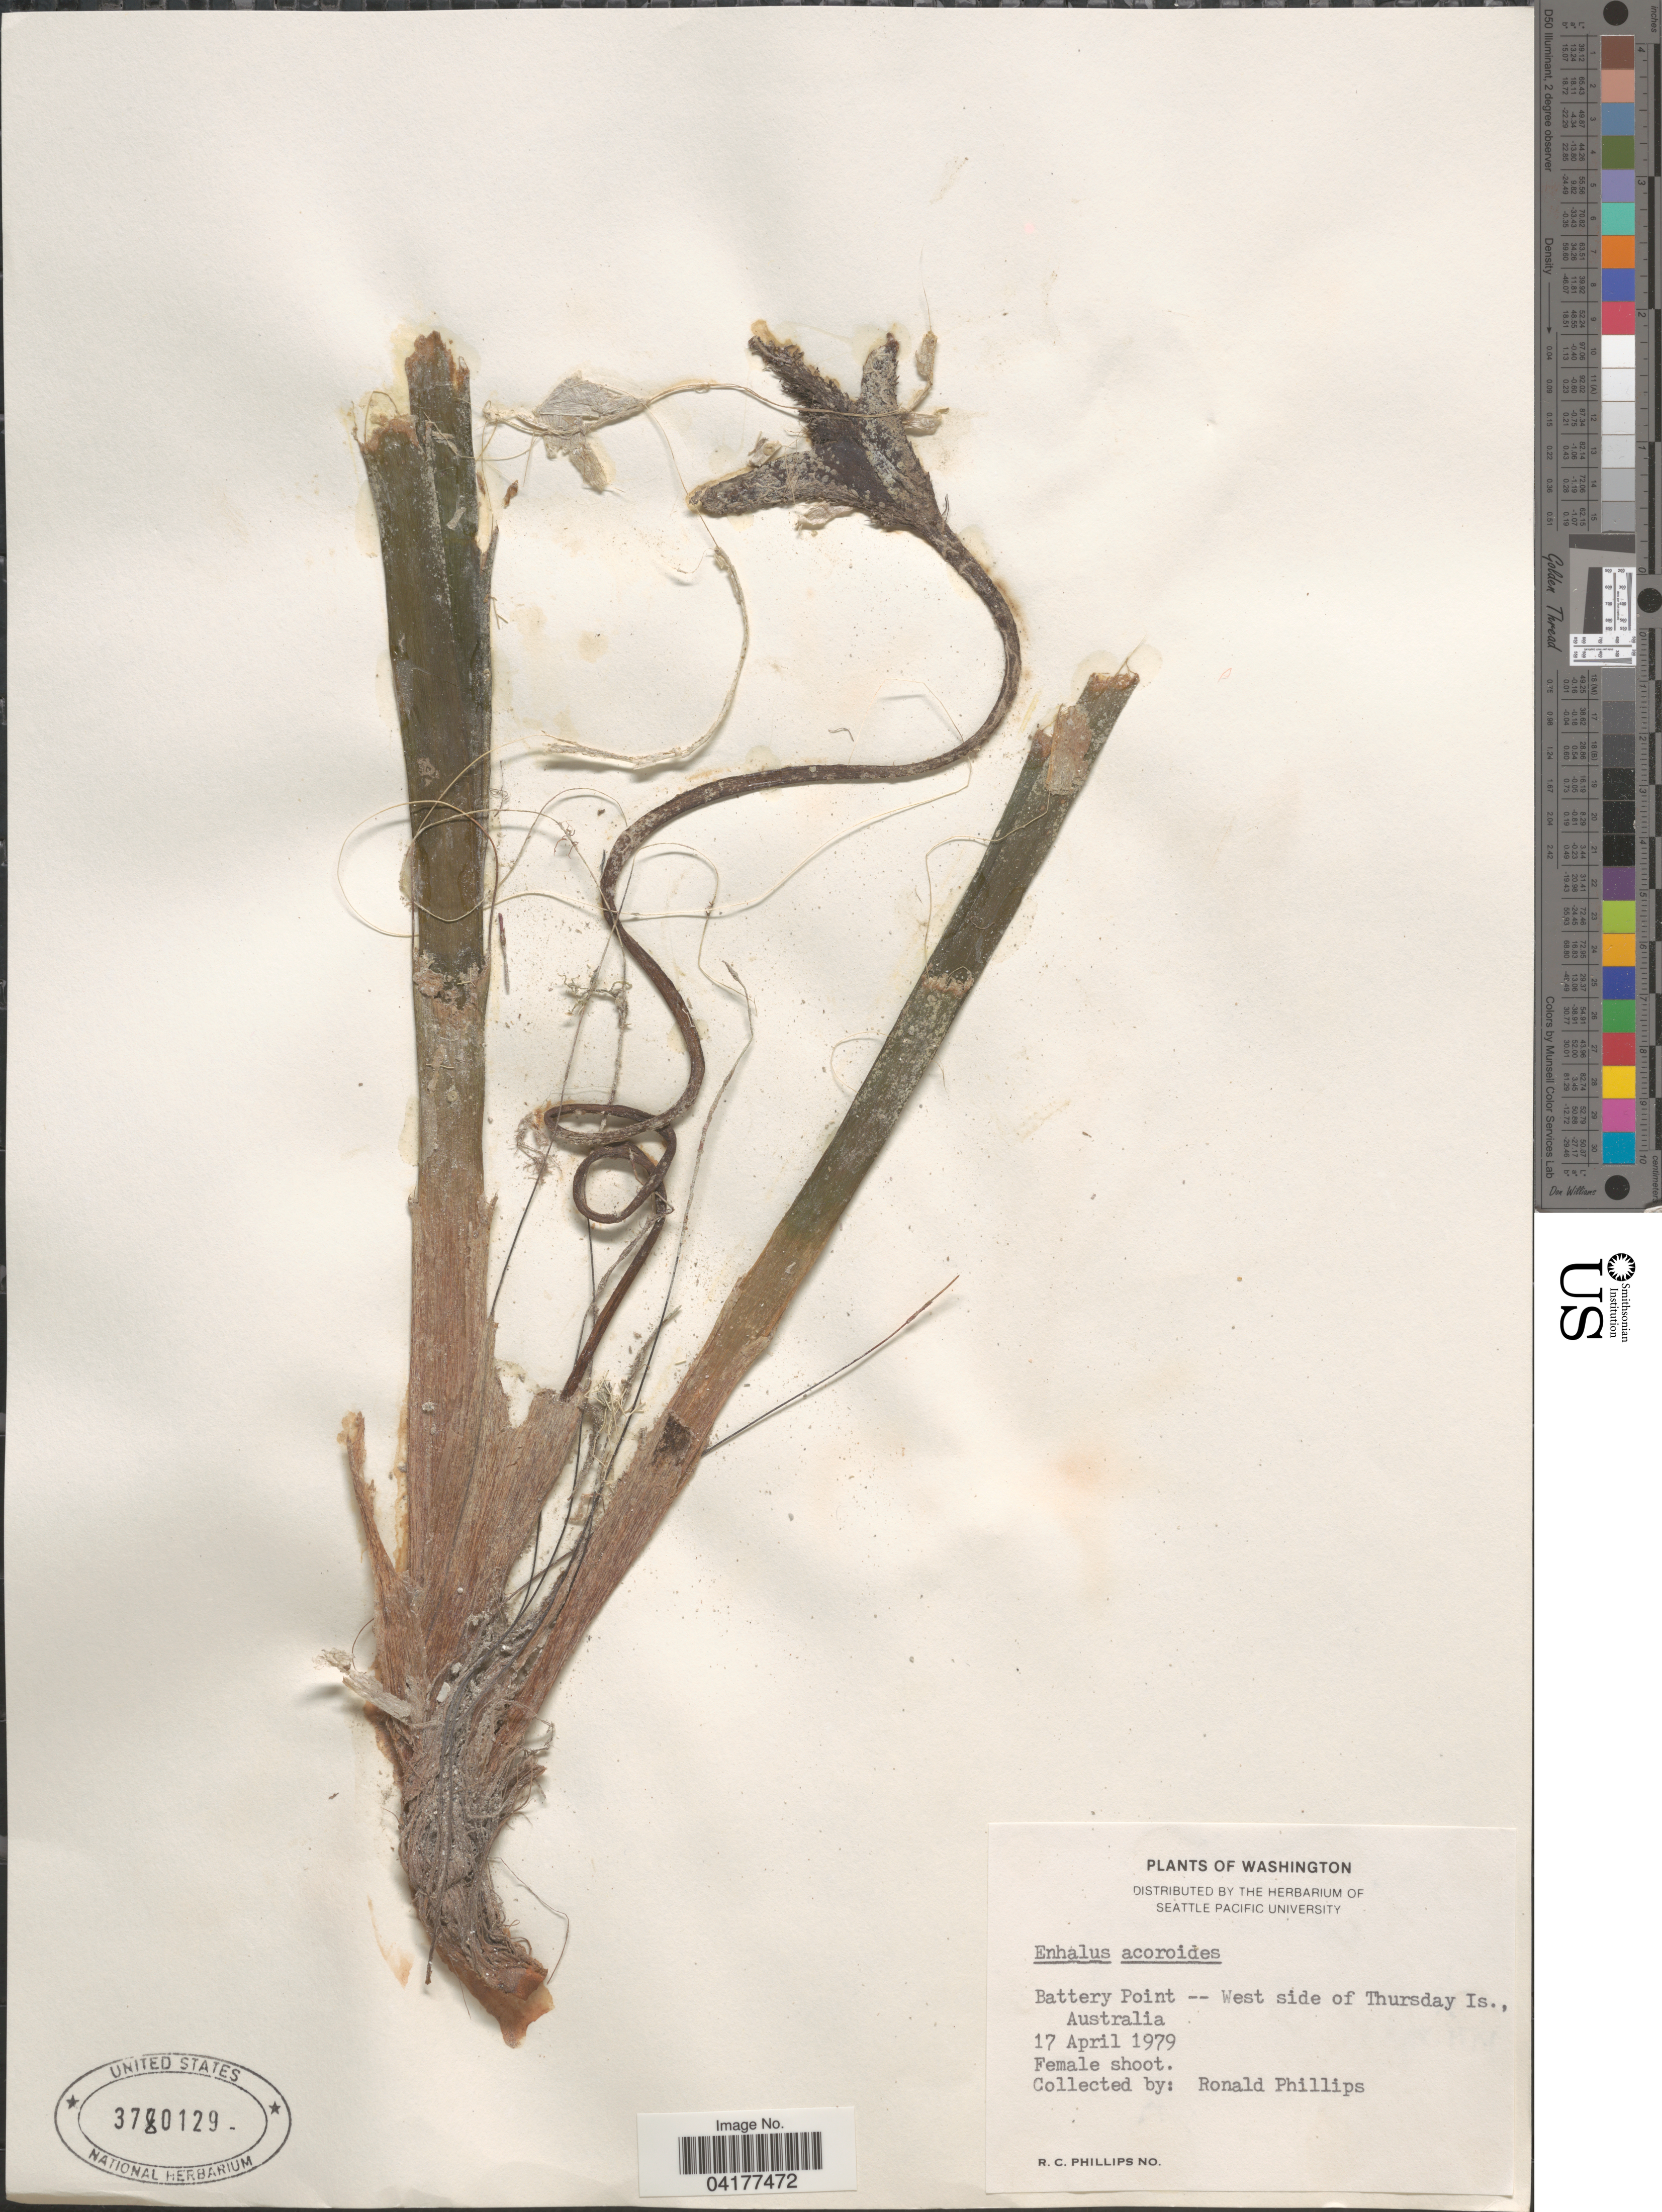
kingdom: Plantae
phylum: Tracheophyta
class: Liliopsida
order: Alismatales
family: Hydrocharitaceae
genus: Enhalus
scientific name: Enhalus acoroides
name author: (L. f.) Royle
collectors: R. C. Phillips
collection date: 1979-04-17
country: Australia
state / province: Queensland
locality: Battery Point -- West side of Thursday Is.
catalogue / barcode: US 3780129